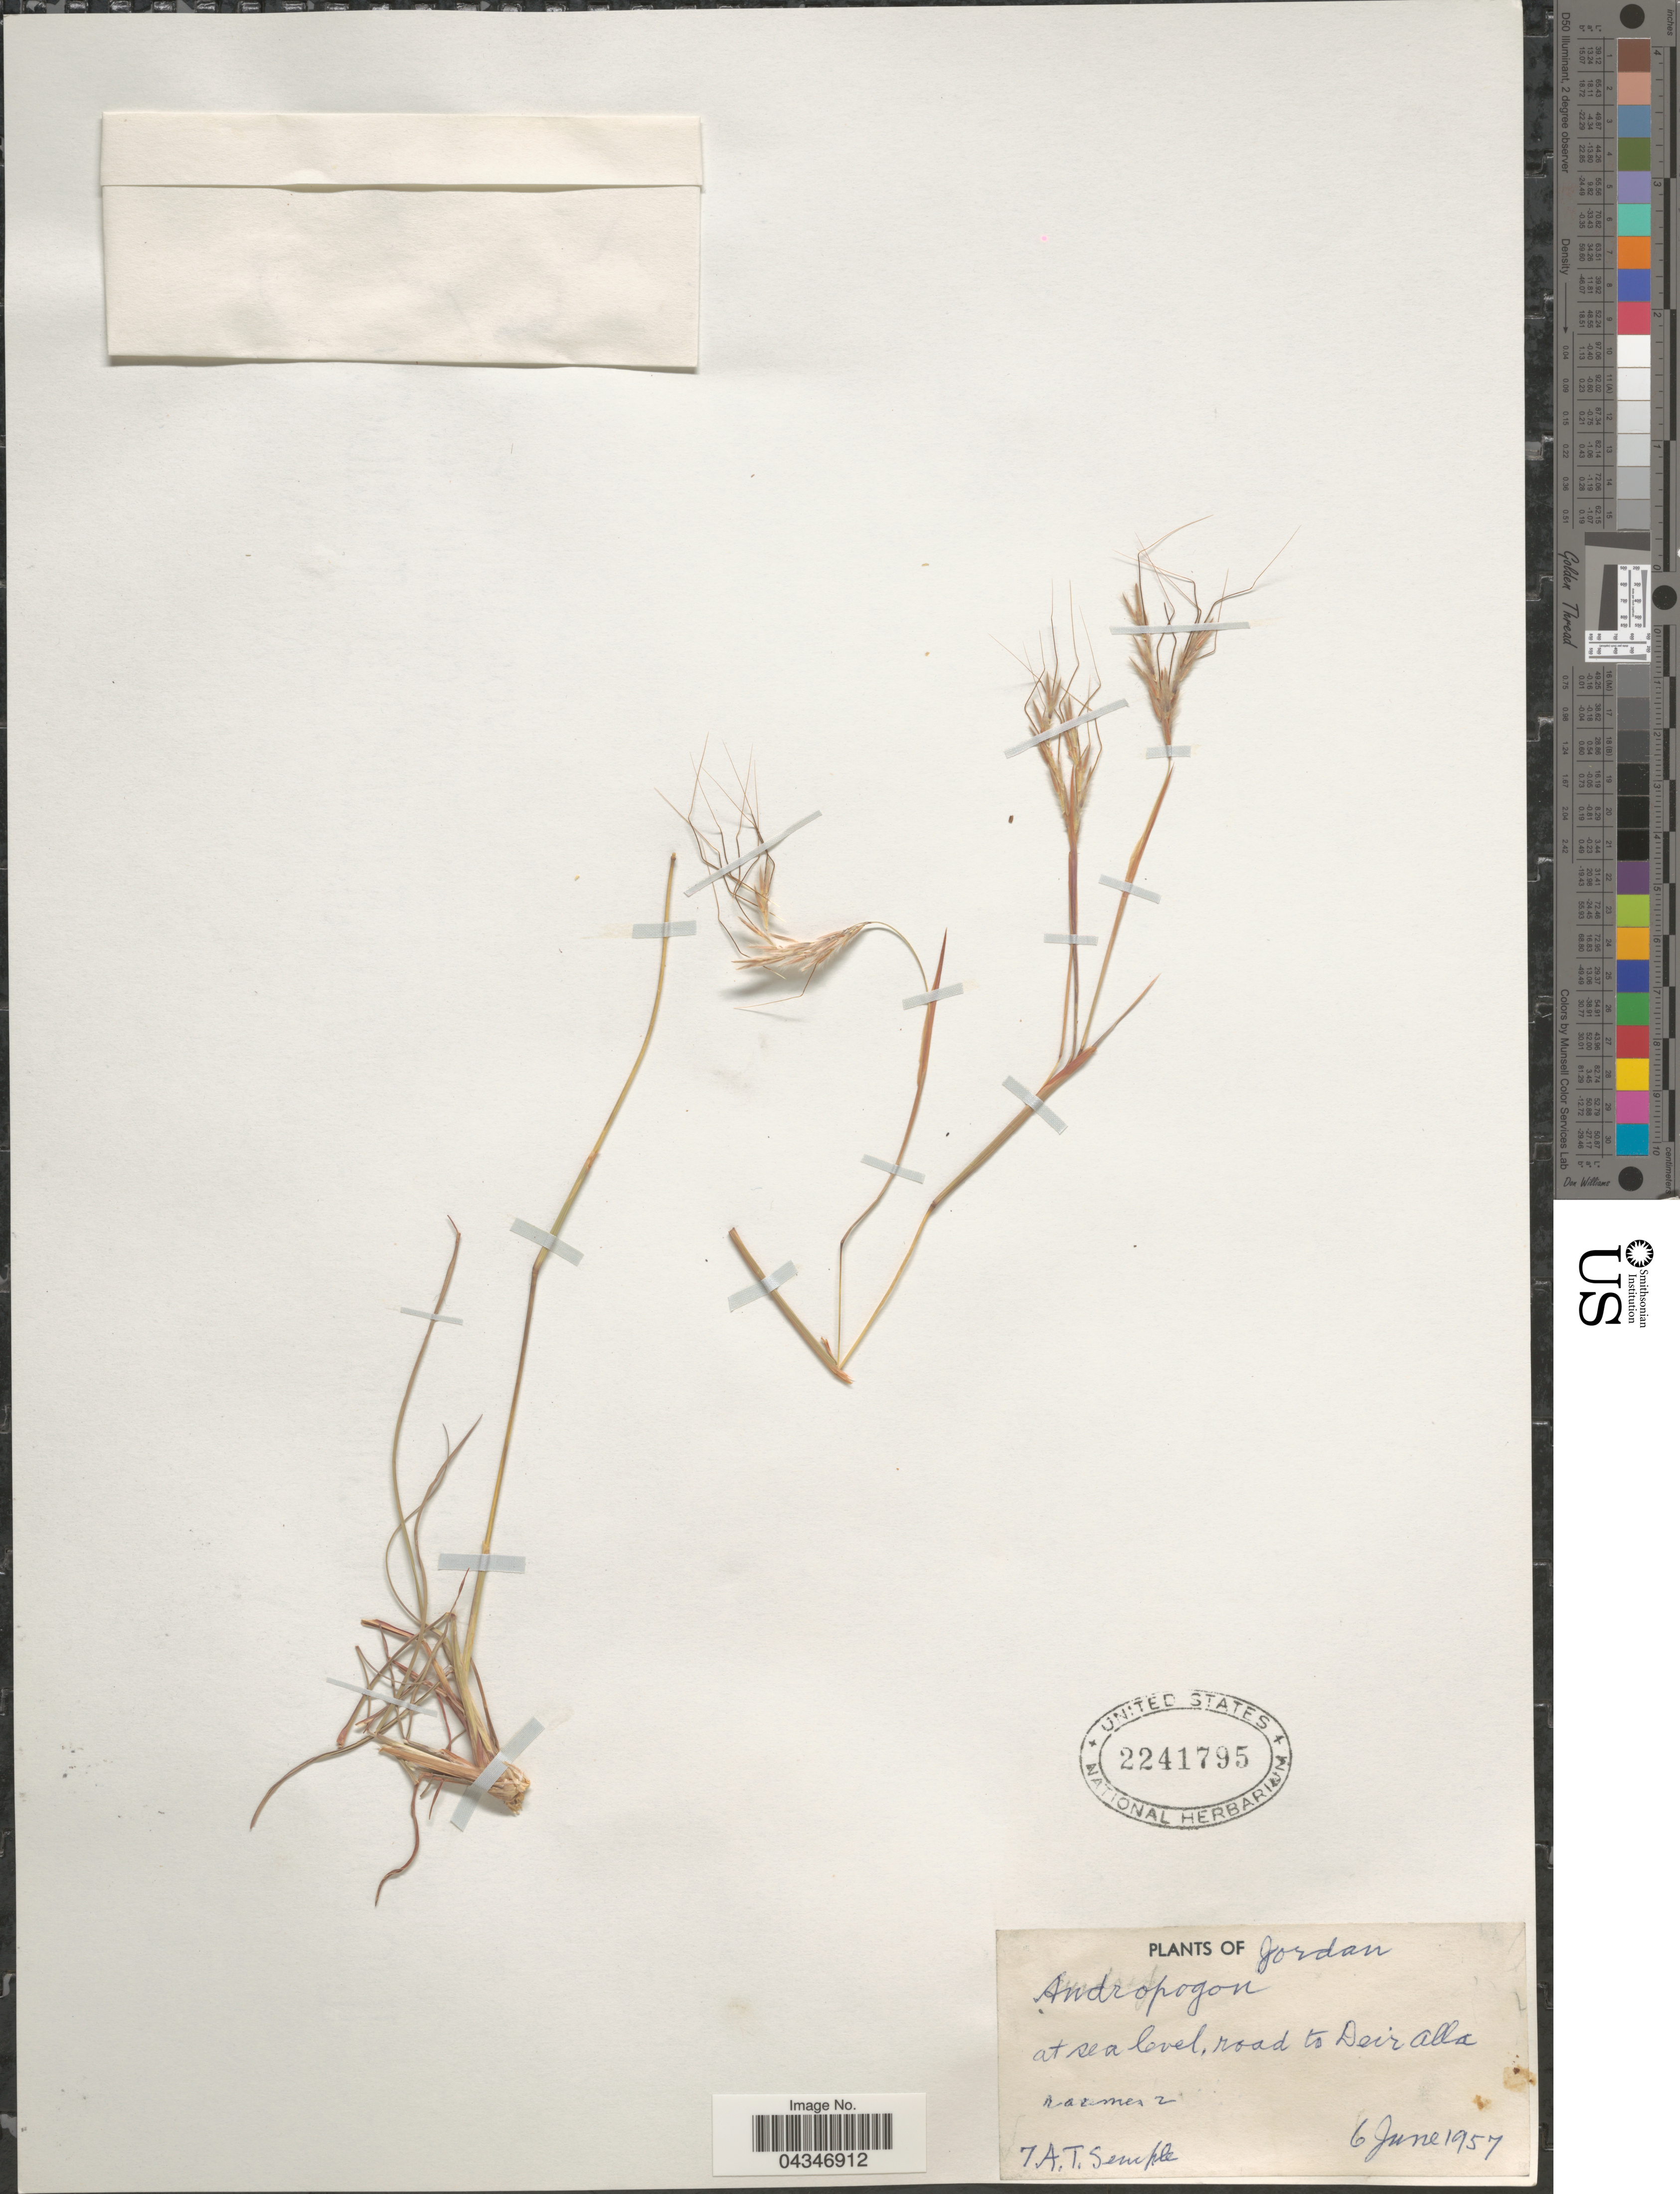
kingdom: Plantae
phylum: Tracheophyta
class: Liliopsida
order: Poales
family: Poaceae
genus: Andropogon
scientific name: Andropogon sp.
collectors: A. Semple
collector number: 7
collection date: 1957-06-06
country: Jordan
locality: Road to Deir Alla.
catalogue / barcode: US 2241795